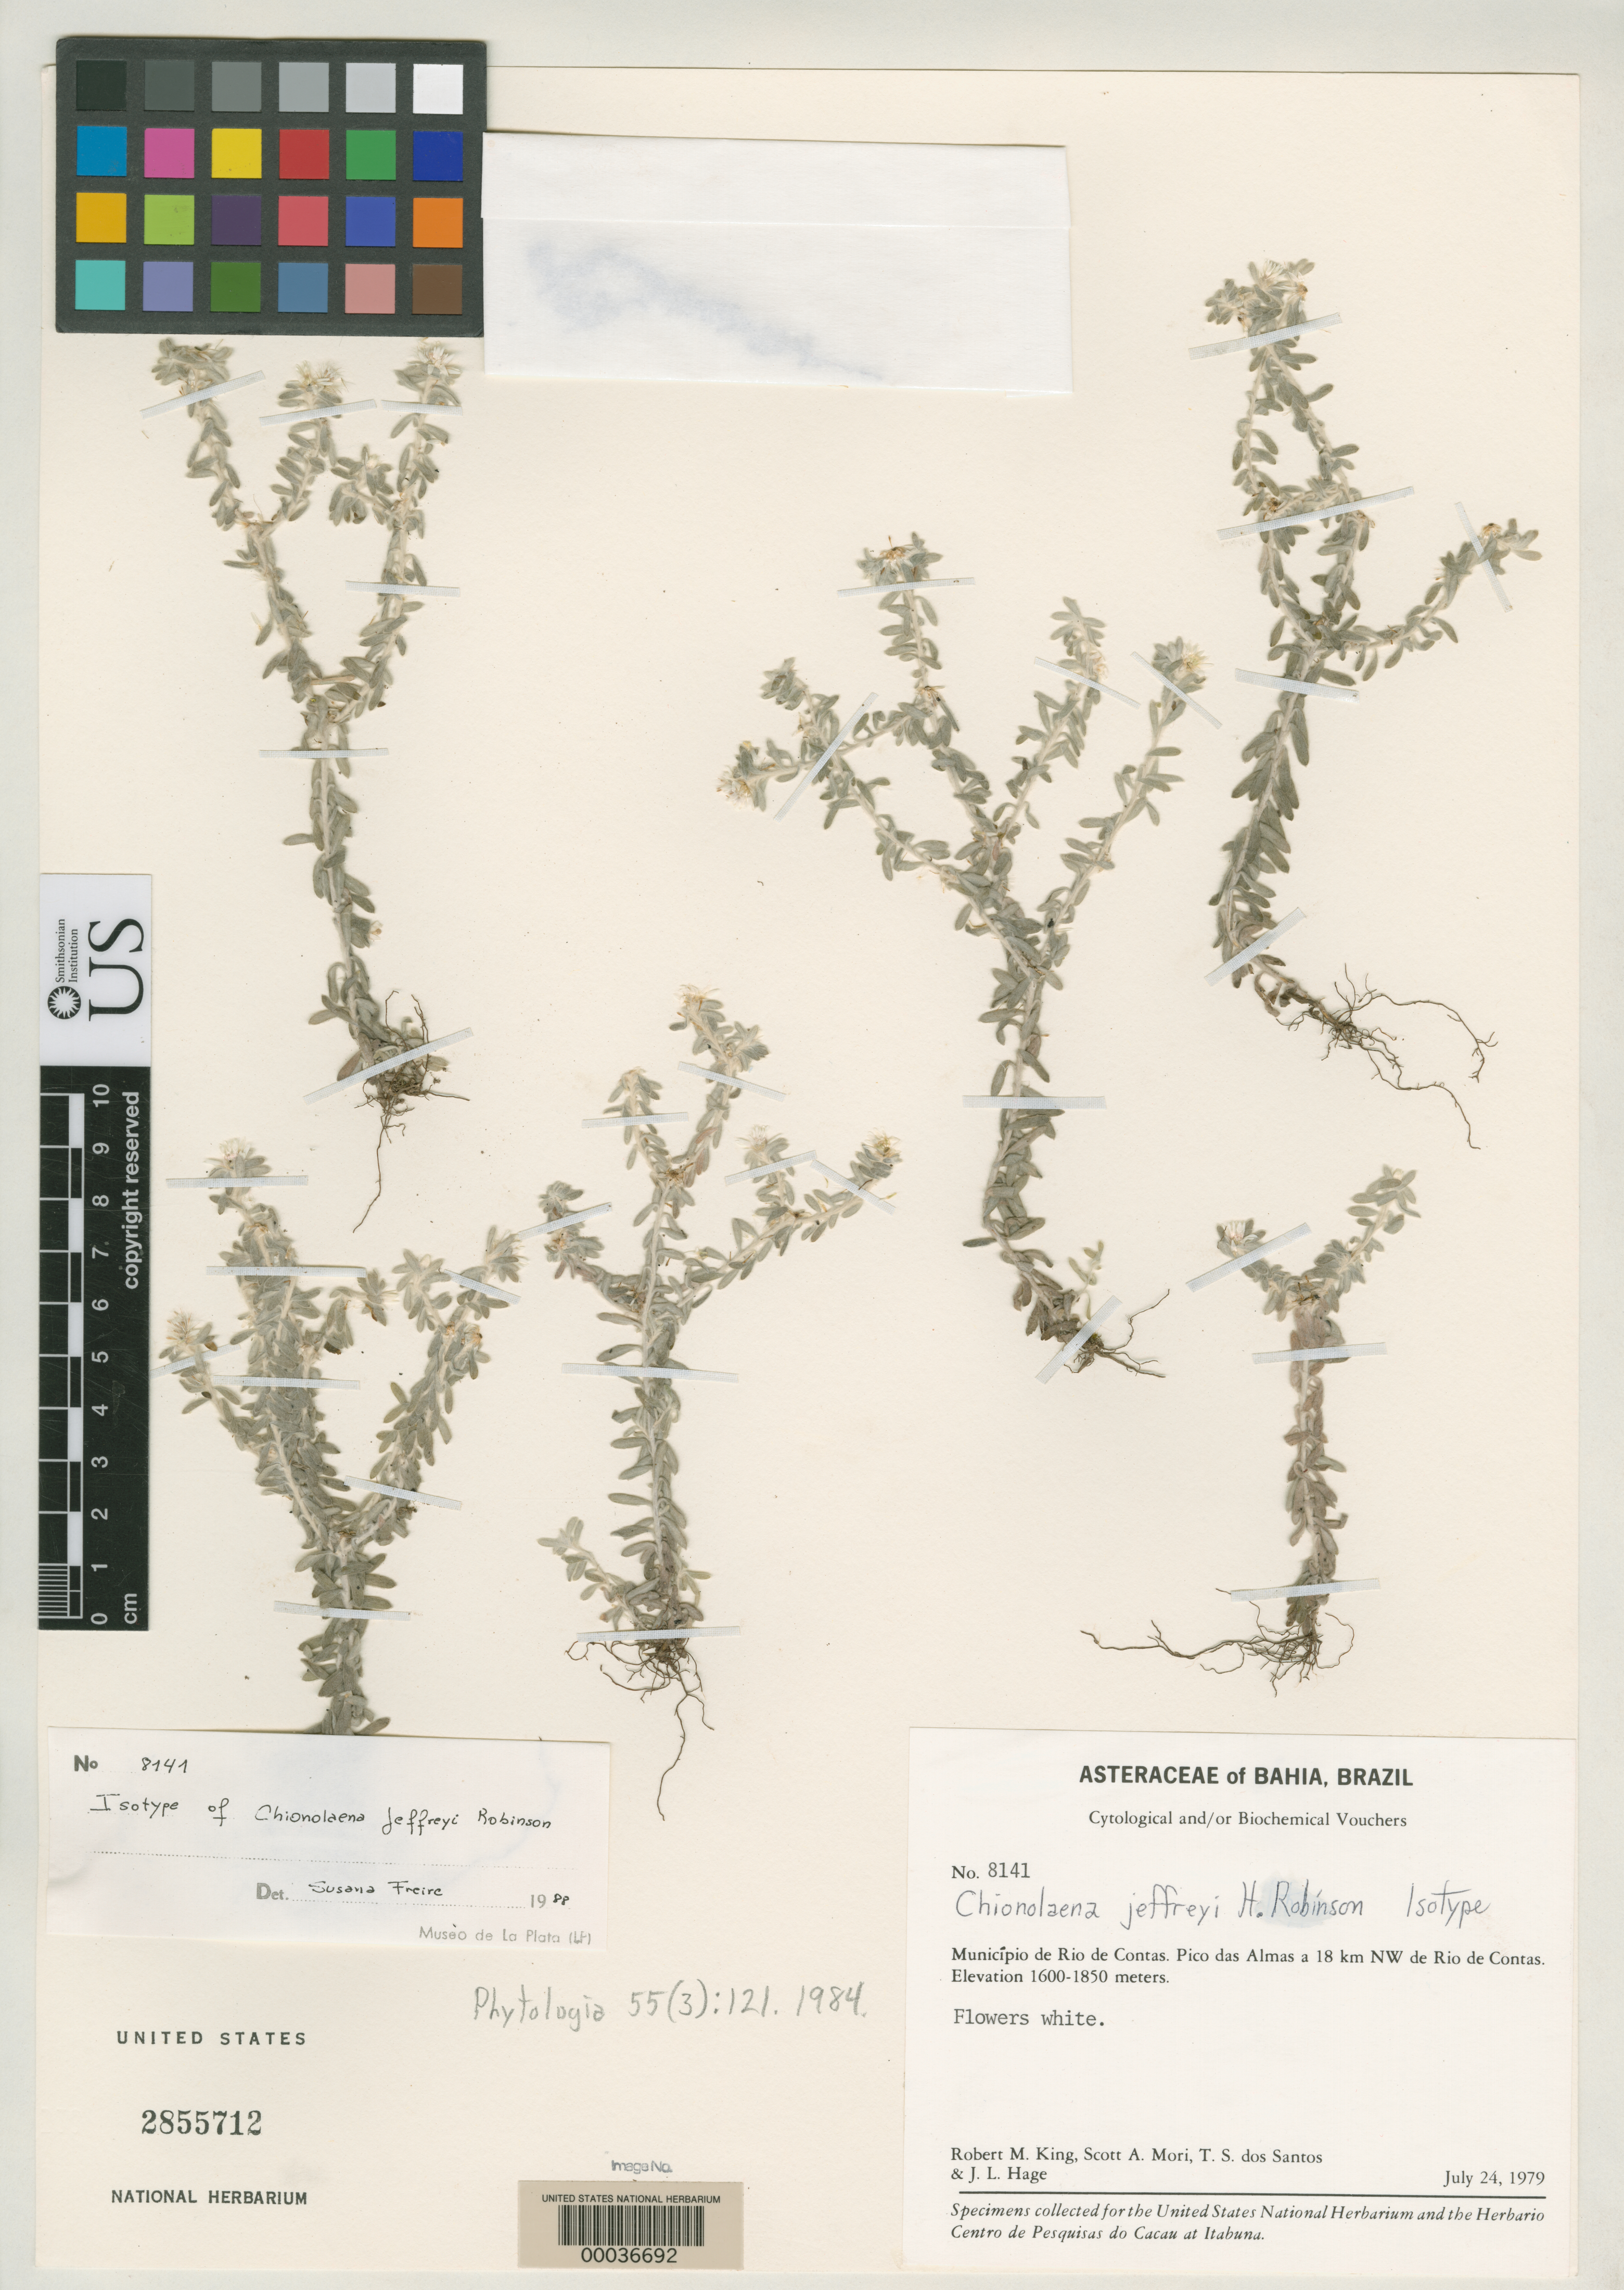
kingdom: Plantae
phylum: Tracheophyta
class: Magnoliopsida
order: Asterales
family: Asteraceae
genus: Chionolaena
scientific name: Chionolaena jeffreyi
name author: H. Rob.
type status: Isotype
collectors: R. M. King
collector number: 8141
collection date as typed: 24 Jul 1979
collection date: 1979-07-24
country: Brazil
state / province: Bahia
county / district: Rio de Contas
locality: Pico das Almas a 18 km NW de Rio de Contas.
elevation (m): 1600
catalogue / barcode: US 2855712